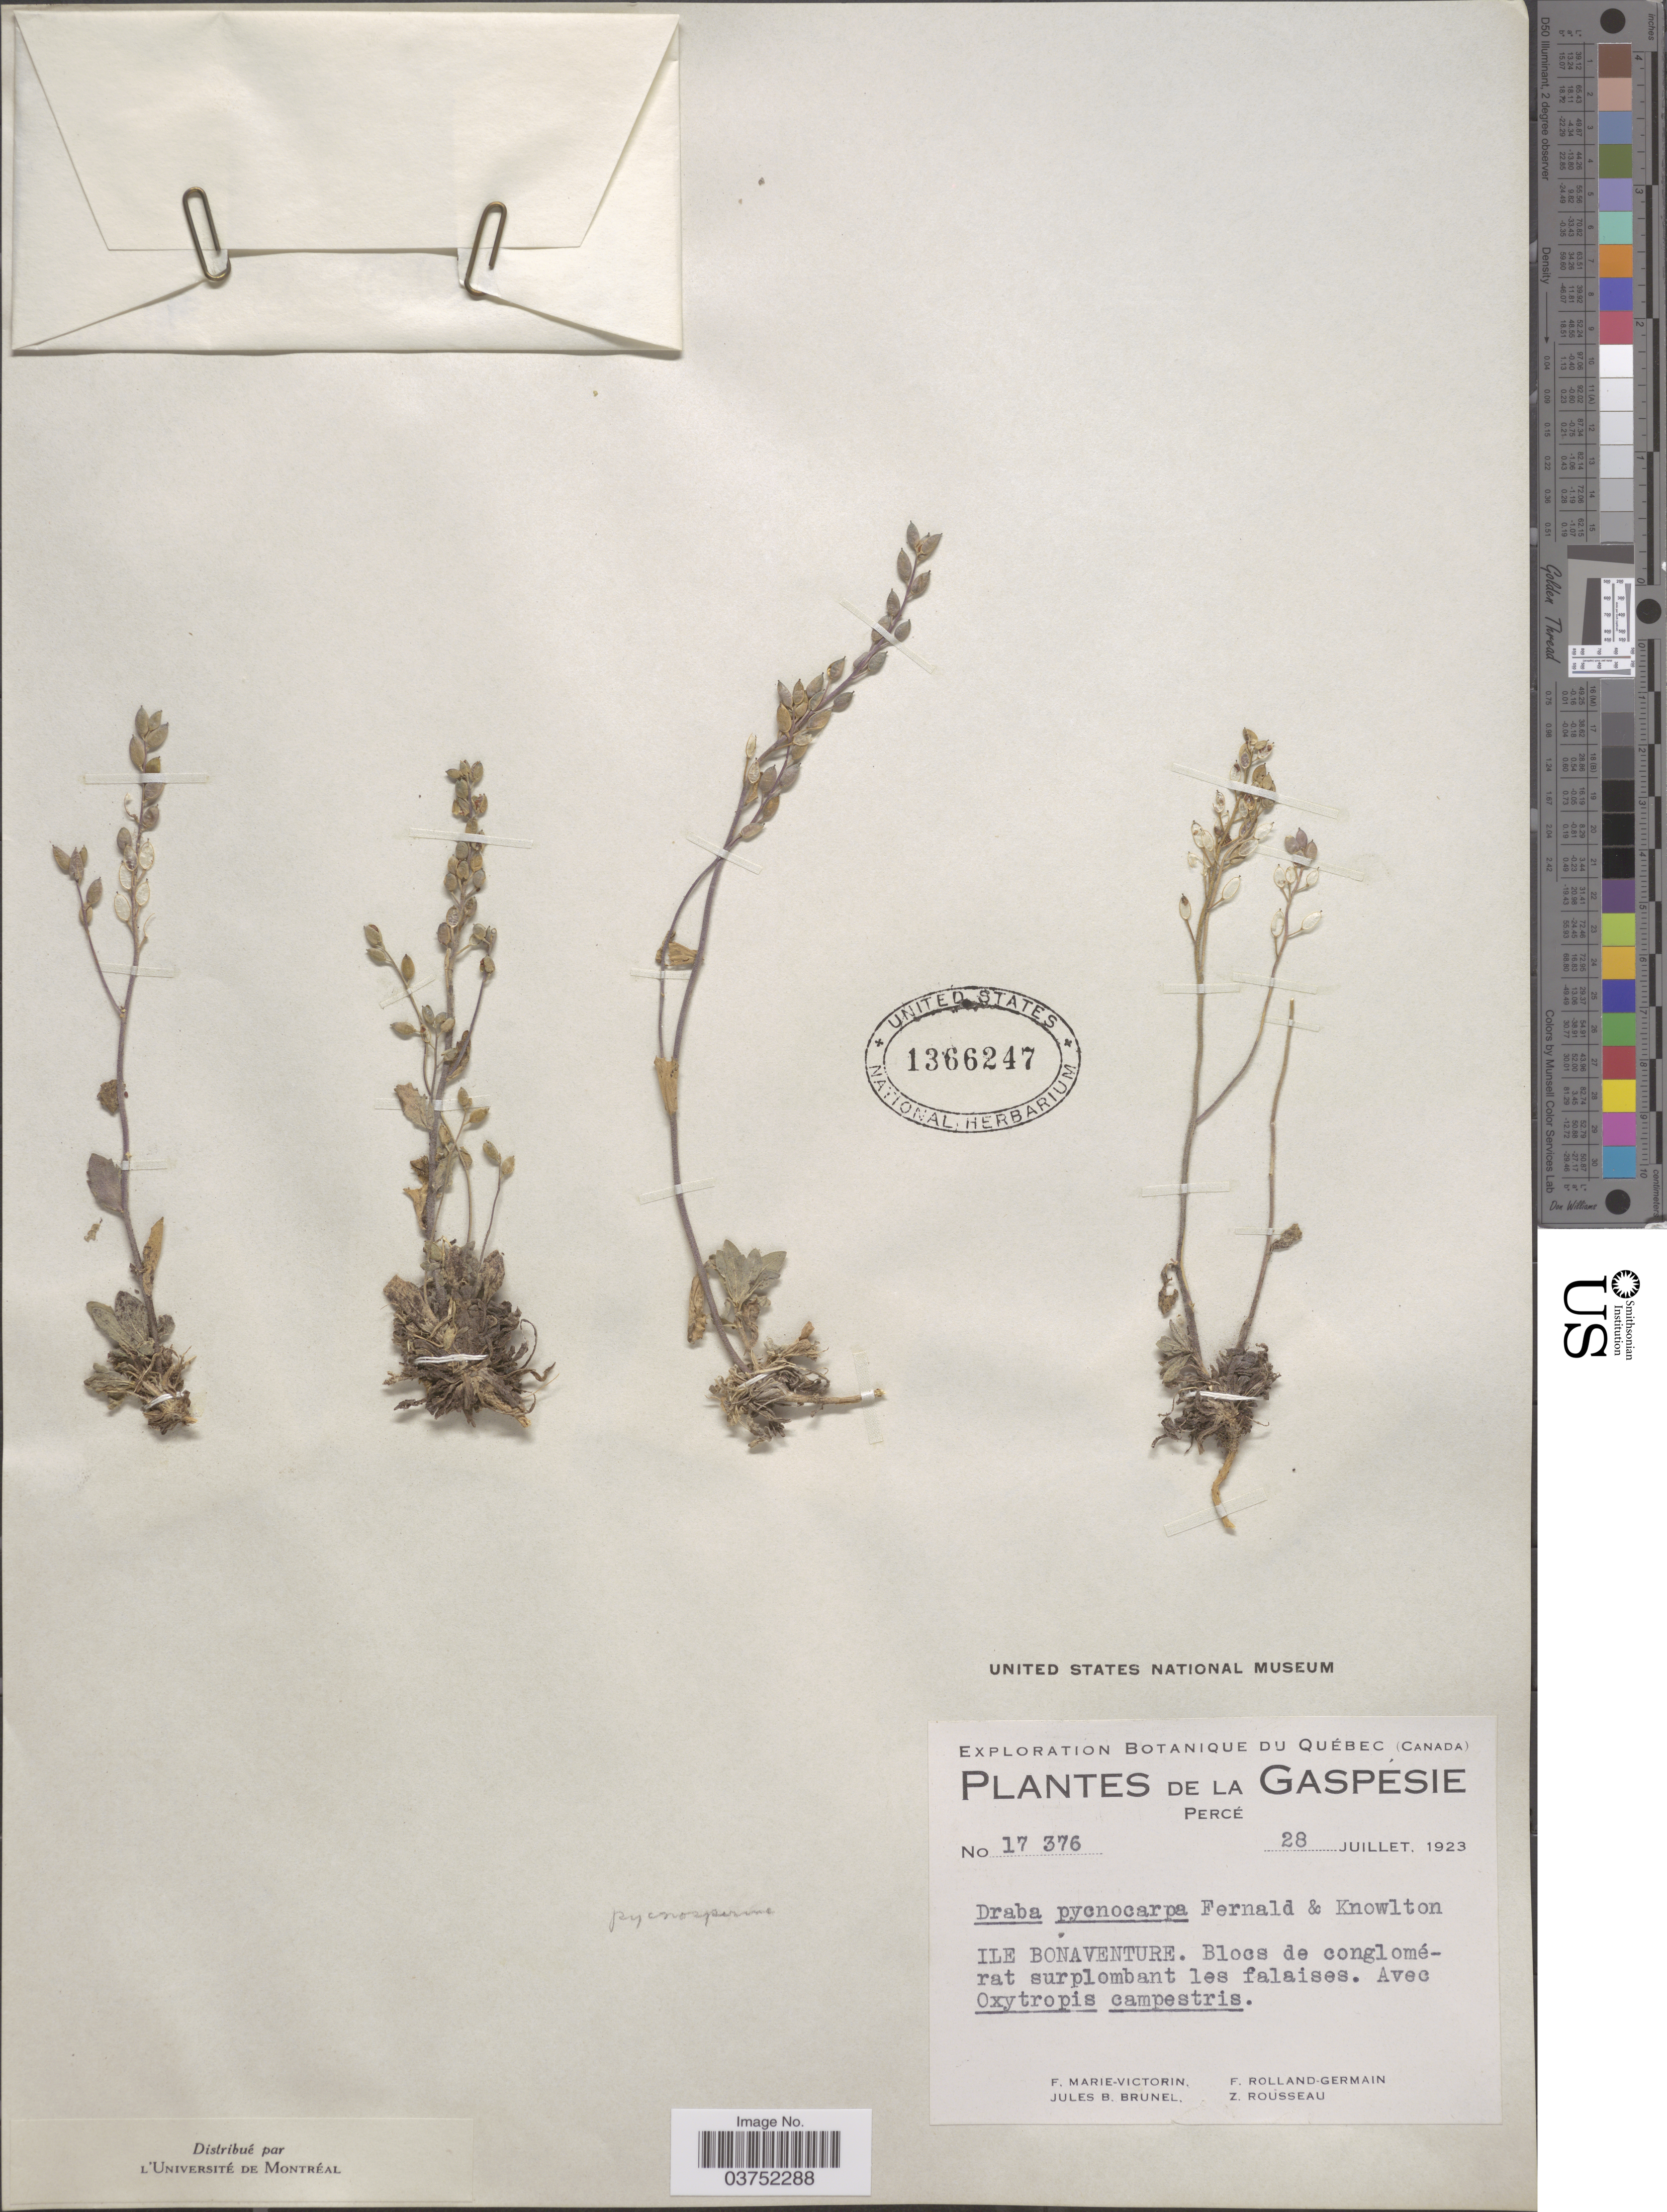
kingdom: Plantae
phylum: Tracheophyta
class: Magnoliopsida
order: Brassicales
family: Brassicaceae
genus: Draba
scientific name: Draba pycnosperma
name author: Fernald & C.H. Knowlt.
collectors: F. Marie-Victorin, J. Brunel, Rolland-Germain & Z. Rousseau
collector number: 17376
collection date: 1923-07-28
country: Canada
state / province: Quebec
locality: La Gaspésie. Percé. Ile Bonaventure. Blocs de conglomérat surplombant les falaises. Avec Oxytropis campestris.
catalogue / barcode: US 1366247